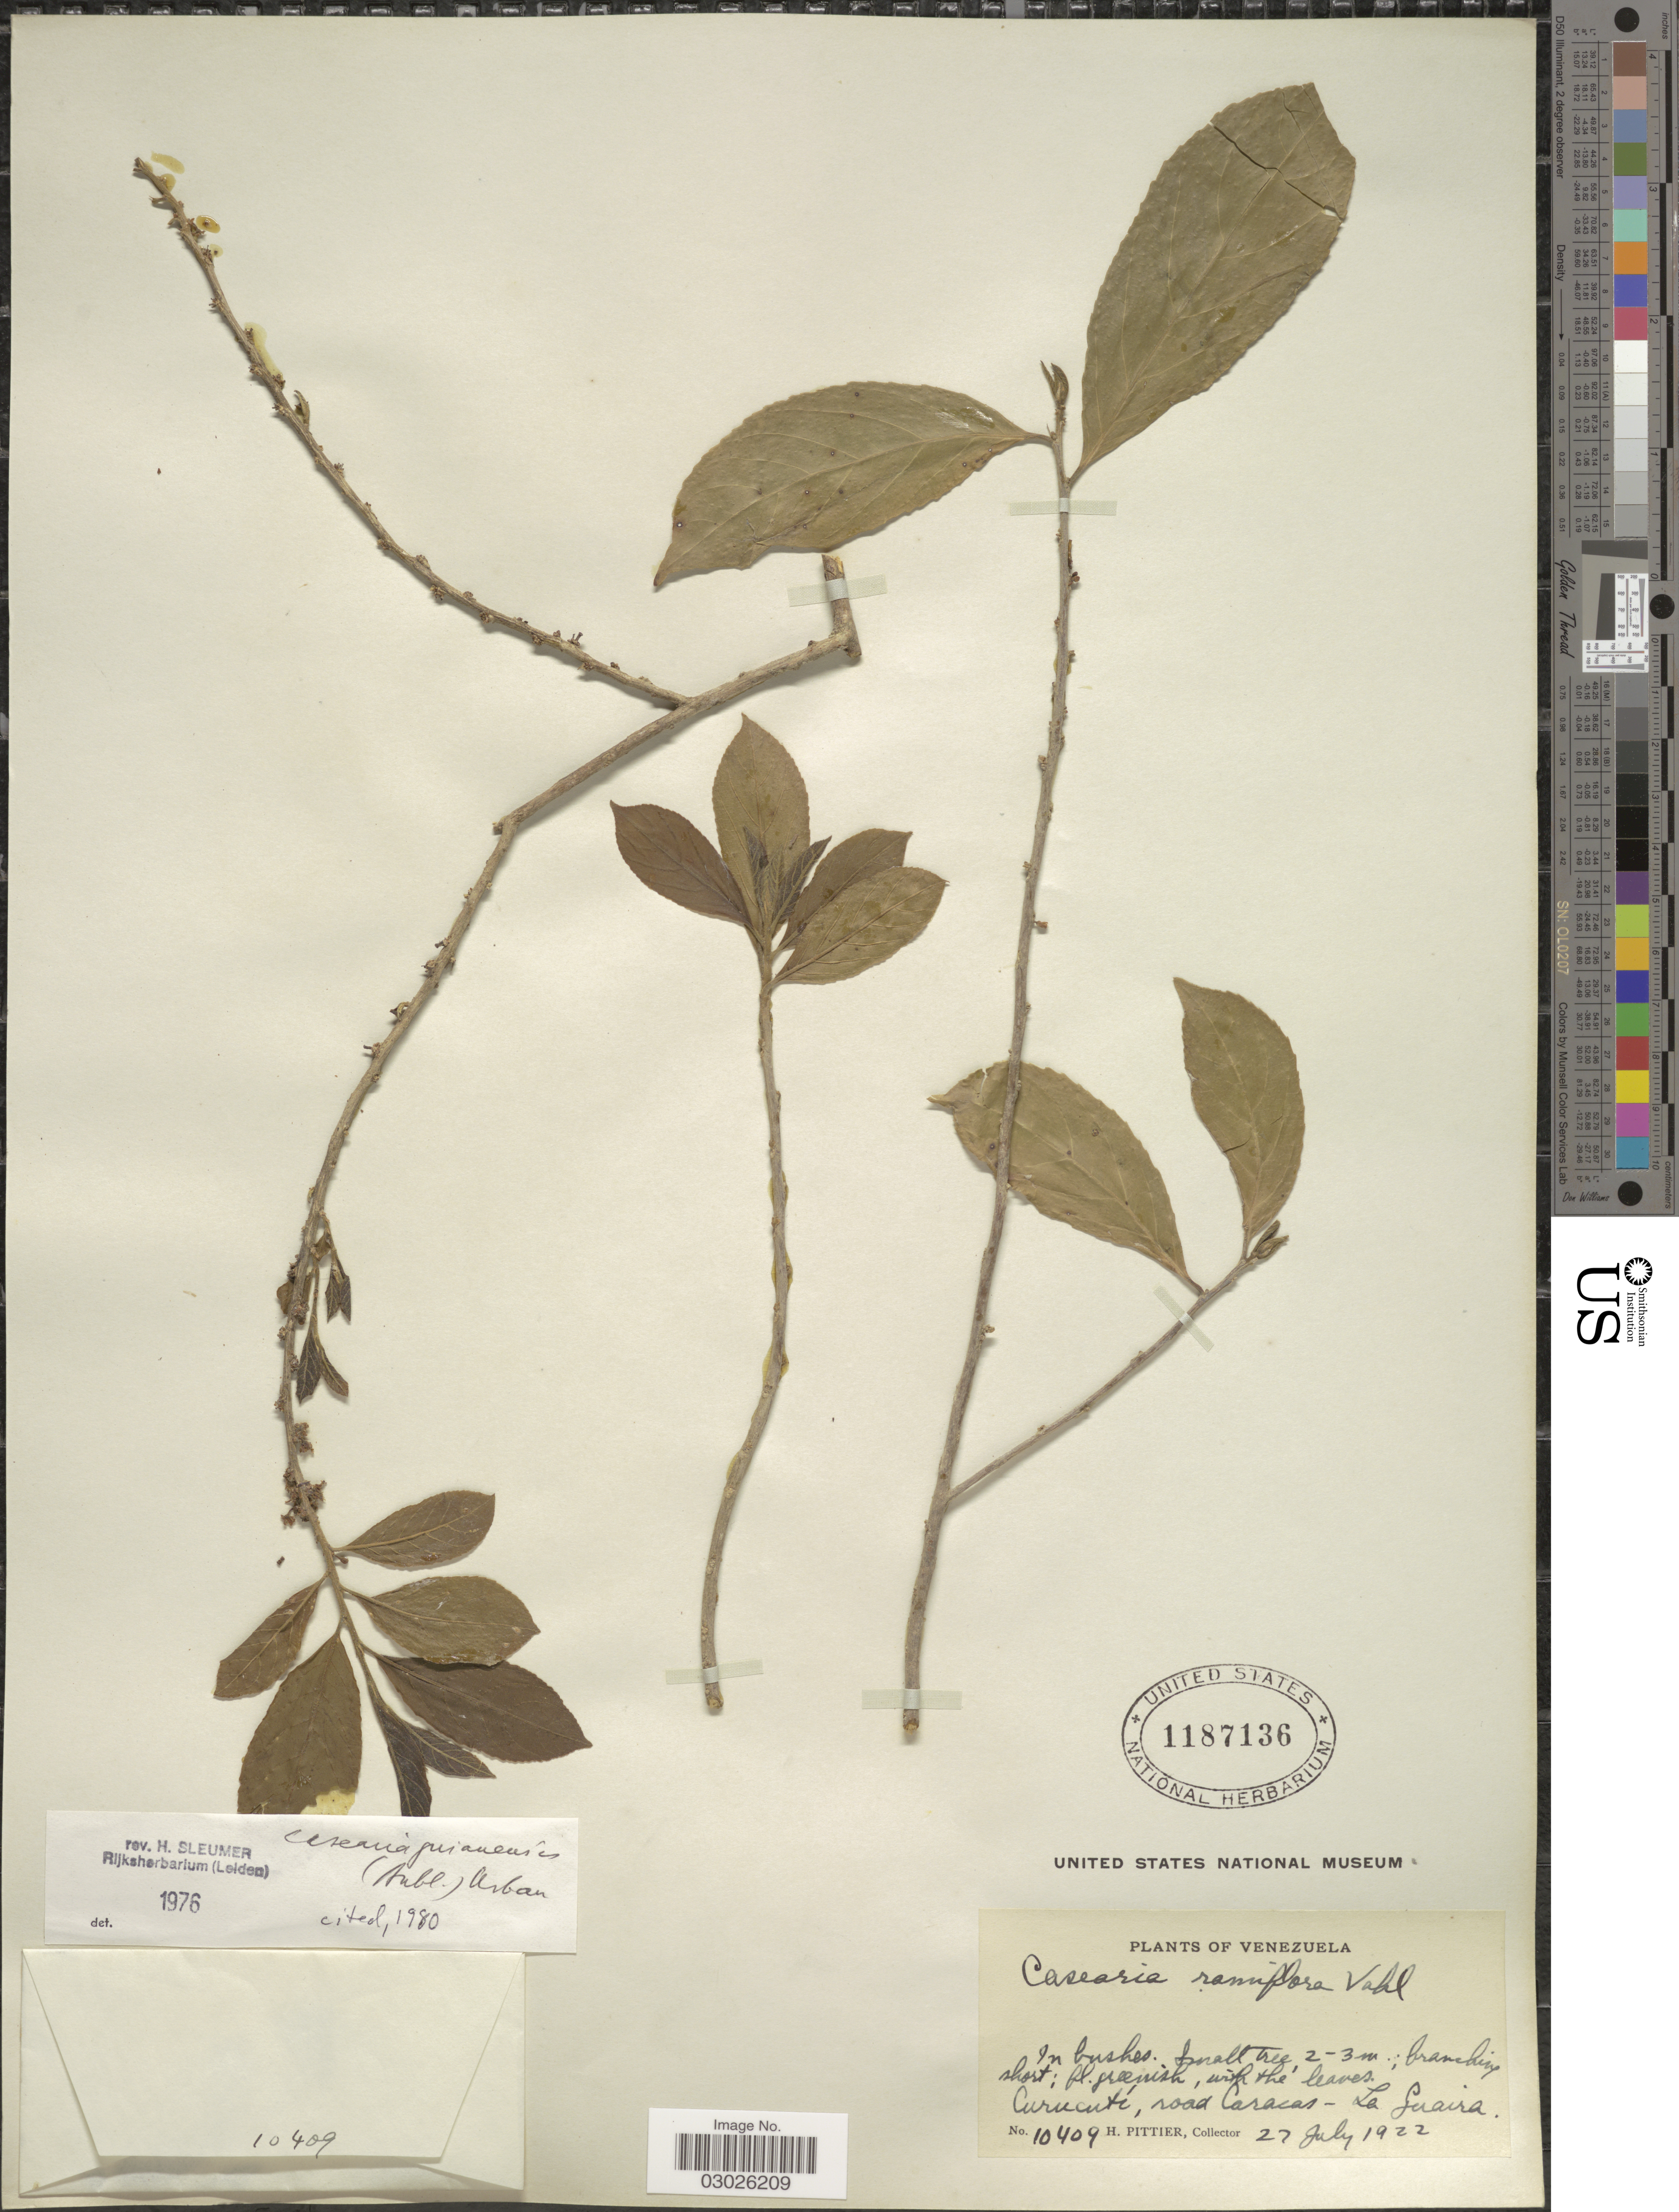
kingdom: Plantae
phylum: Tracheophyta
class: Magnoliopsida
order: Malpighiales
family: Salicaceae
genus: Casearia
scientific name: Casearia guianensis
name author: (Aubl.) Urb.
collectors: H. F. Pittier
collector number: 10409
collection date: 1922-07-27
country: Venezuela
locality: Curucutí, road Caracas - La Guaira.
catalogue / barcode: US 1187136